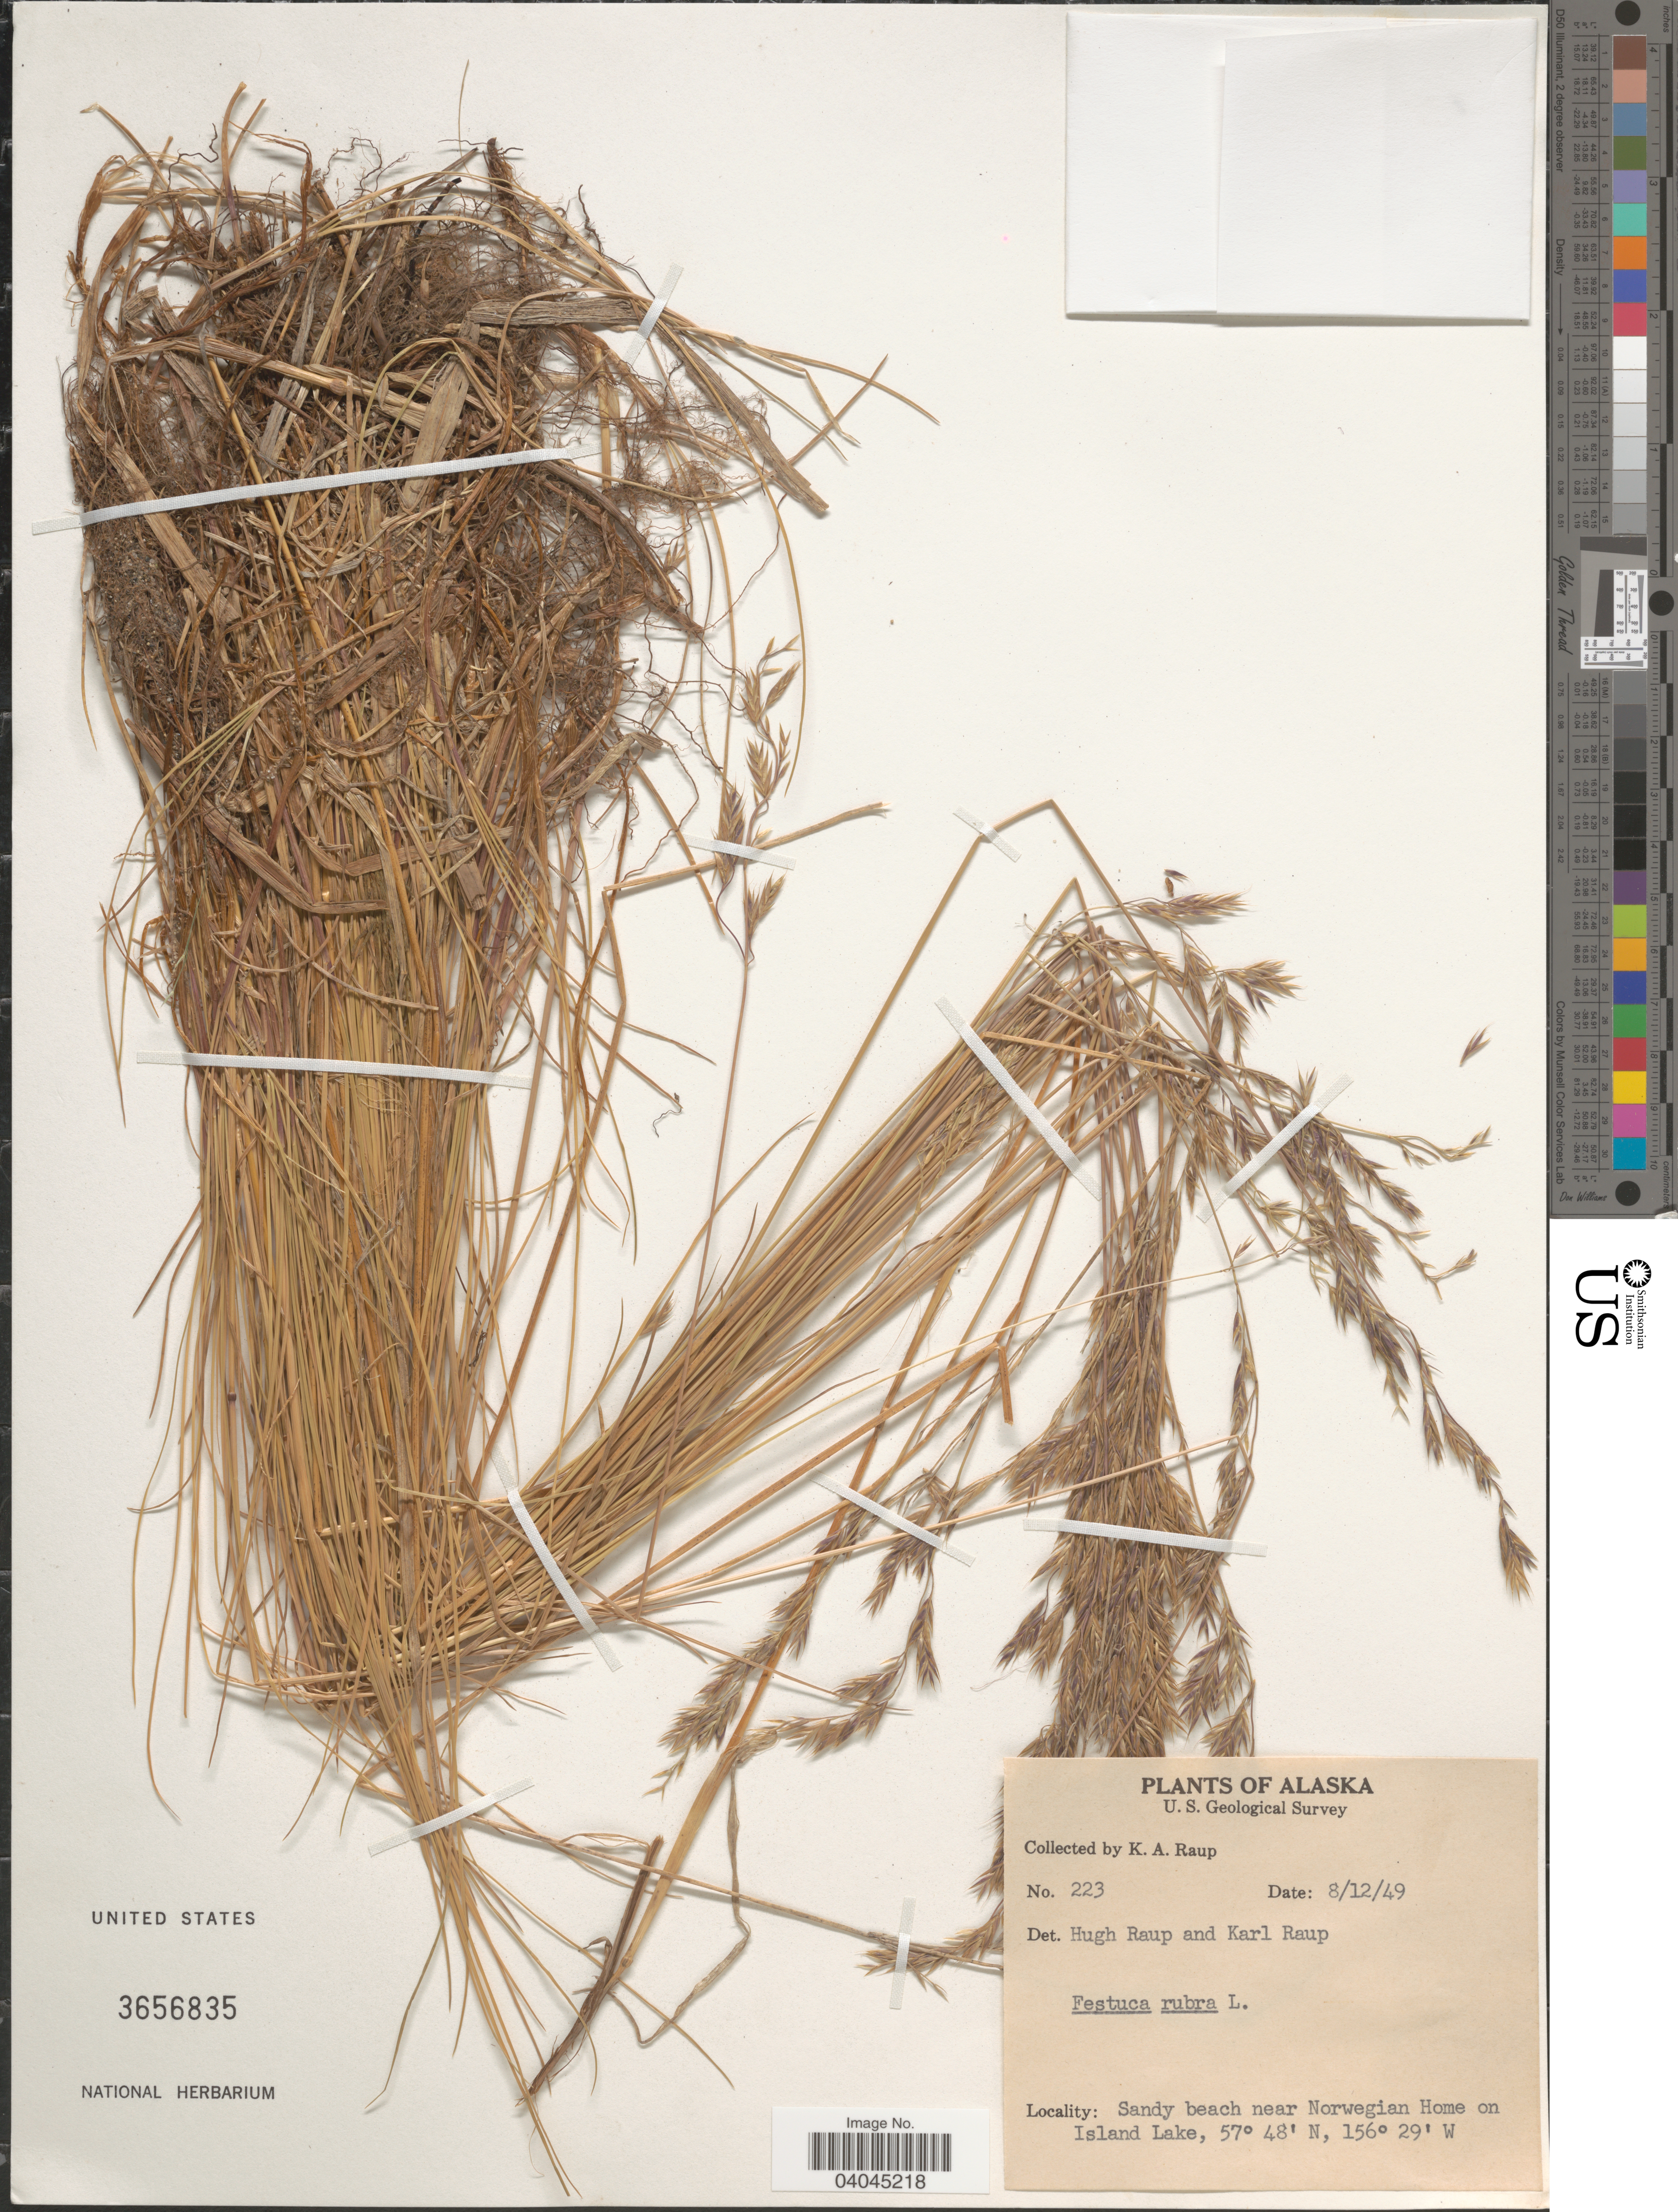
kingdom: Plantae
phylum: Tracheophyta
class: Liliopsida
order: Poales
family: Poaceae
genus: Festuca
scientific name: Festuca rubra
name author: L.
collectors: K. Raup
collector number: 223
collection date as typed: Transcribed d/m/y: 12/8/49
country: United States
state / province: Alaska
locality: Sandy beach near Norwegian Home on Island Lake.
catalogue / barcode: US 3656835